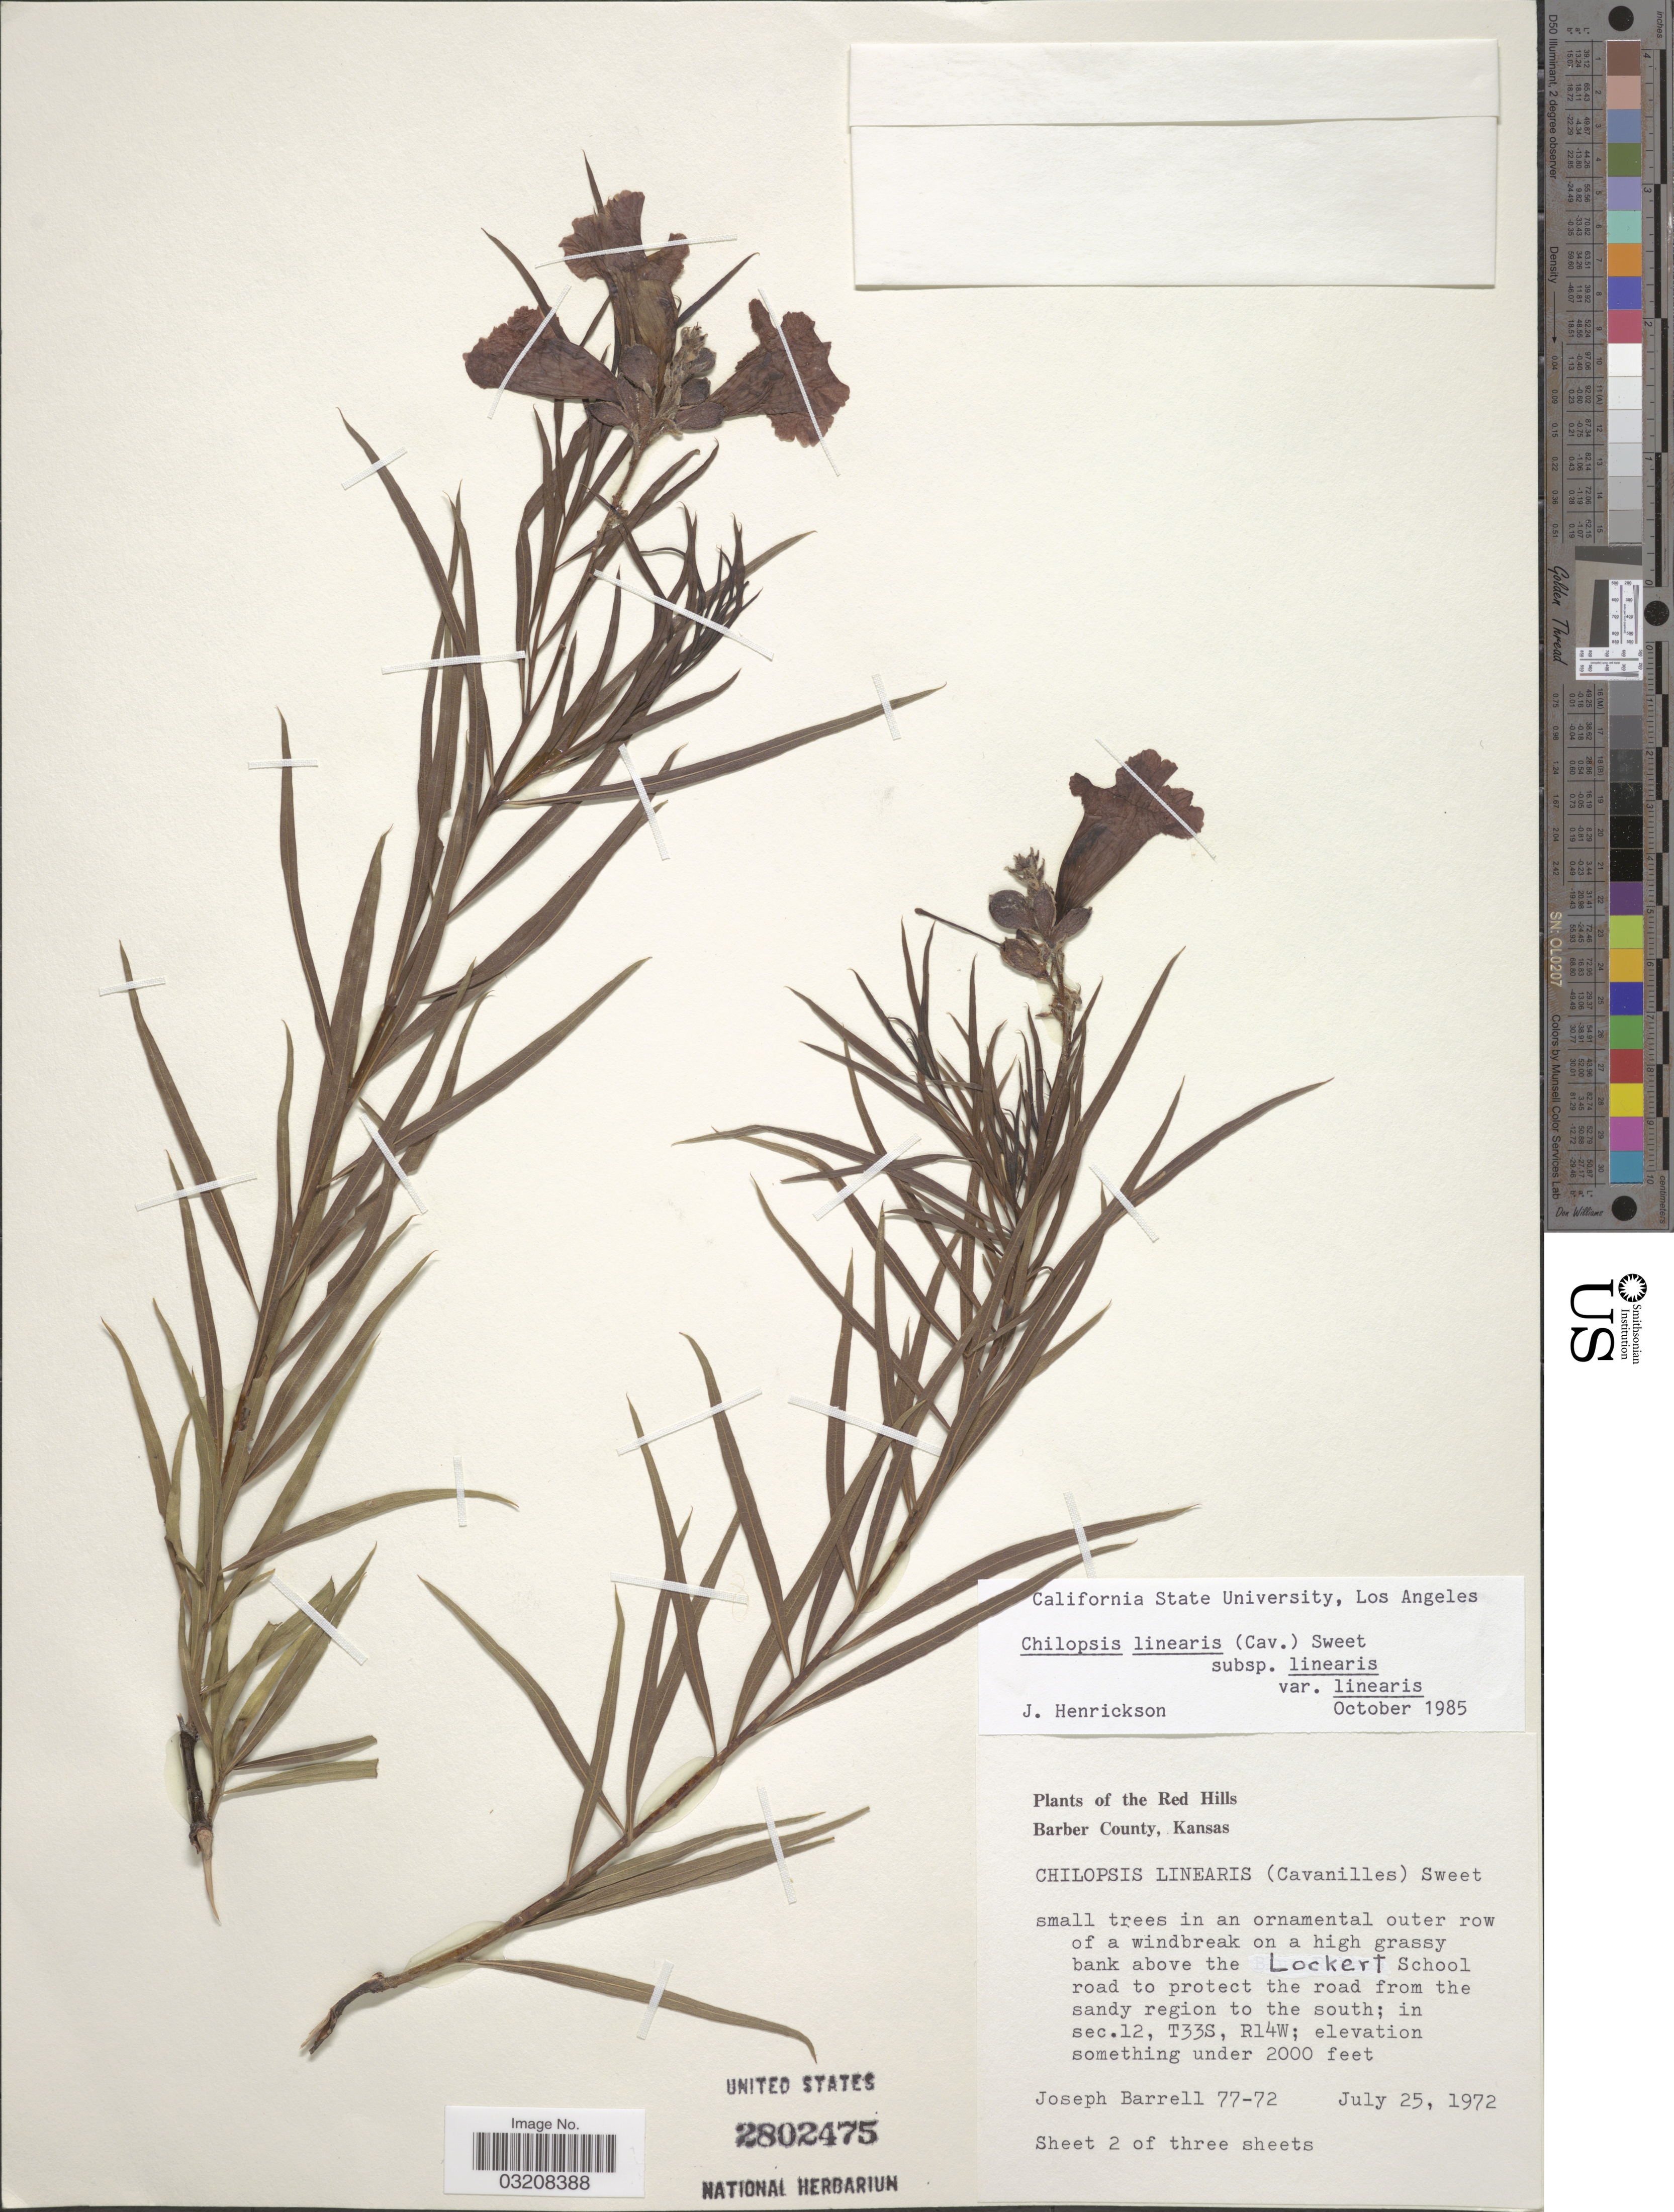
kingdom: Plantae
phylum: Tracheophyta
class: Magnoliopsida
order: Lamiales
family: Bignoniaceae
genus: Chilopsis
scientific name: Chilopsis linearis subsp. linearis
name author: (Cav.) Sweet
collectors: J. Barrell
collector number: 77-72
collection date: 1972-07-25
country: United States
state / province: Kansas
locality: Red Hills. Barber County. Above the Lockert School road to protect the road from the sandy region to the south. In sec. 12, T33S, R14W.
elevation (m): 610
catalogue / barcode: US 2802475